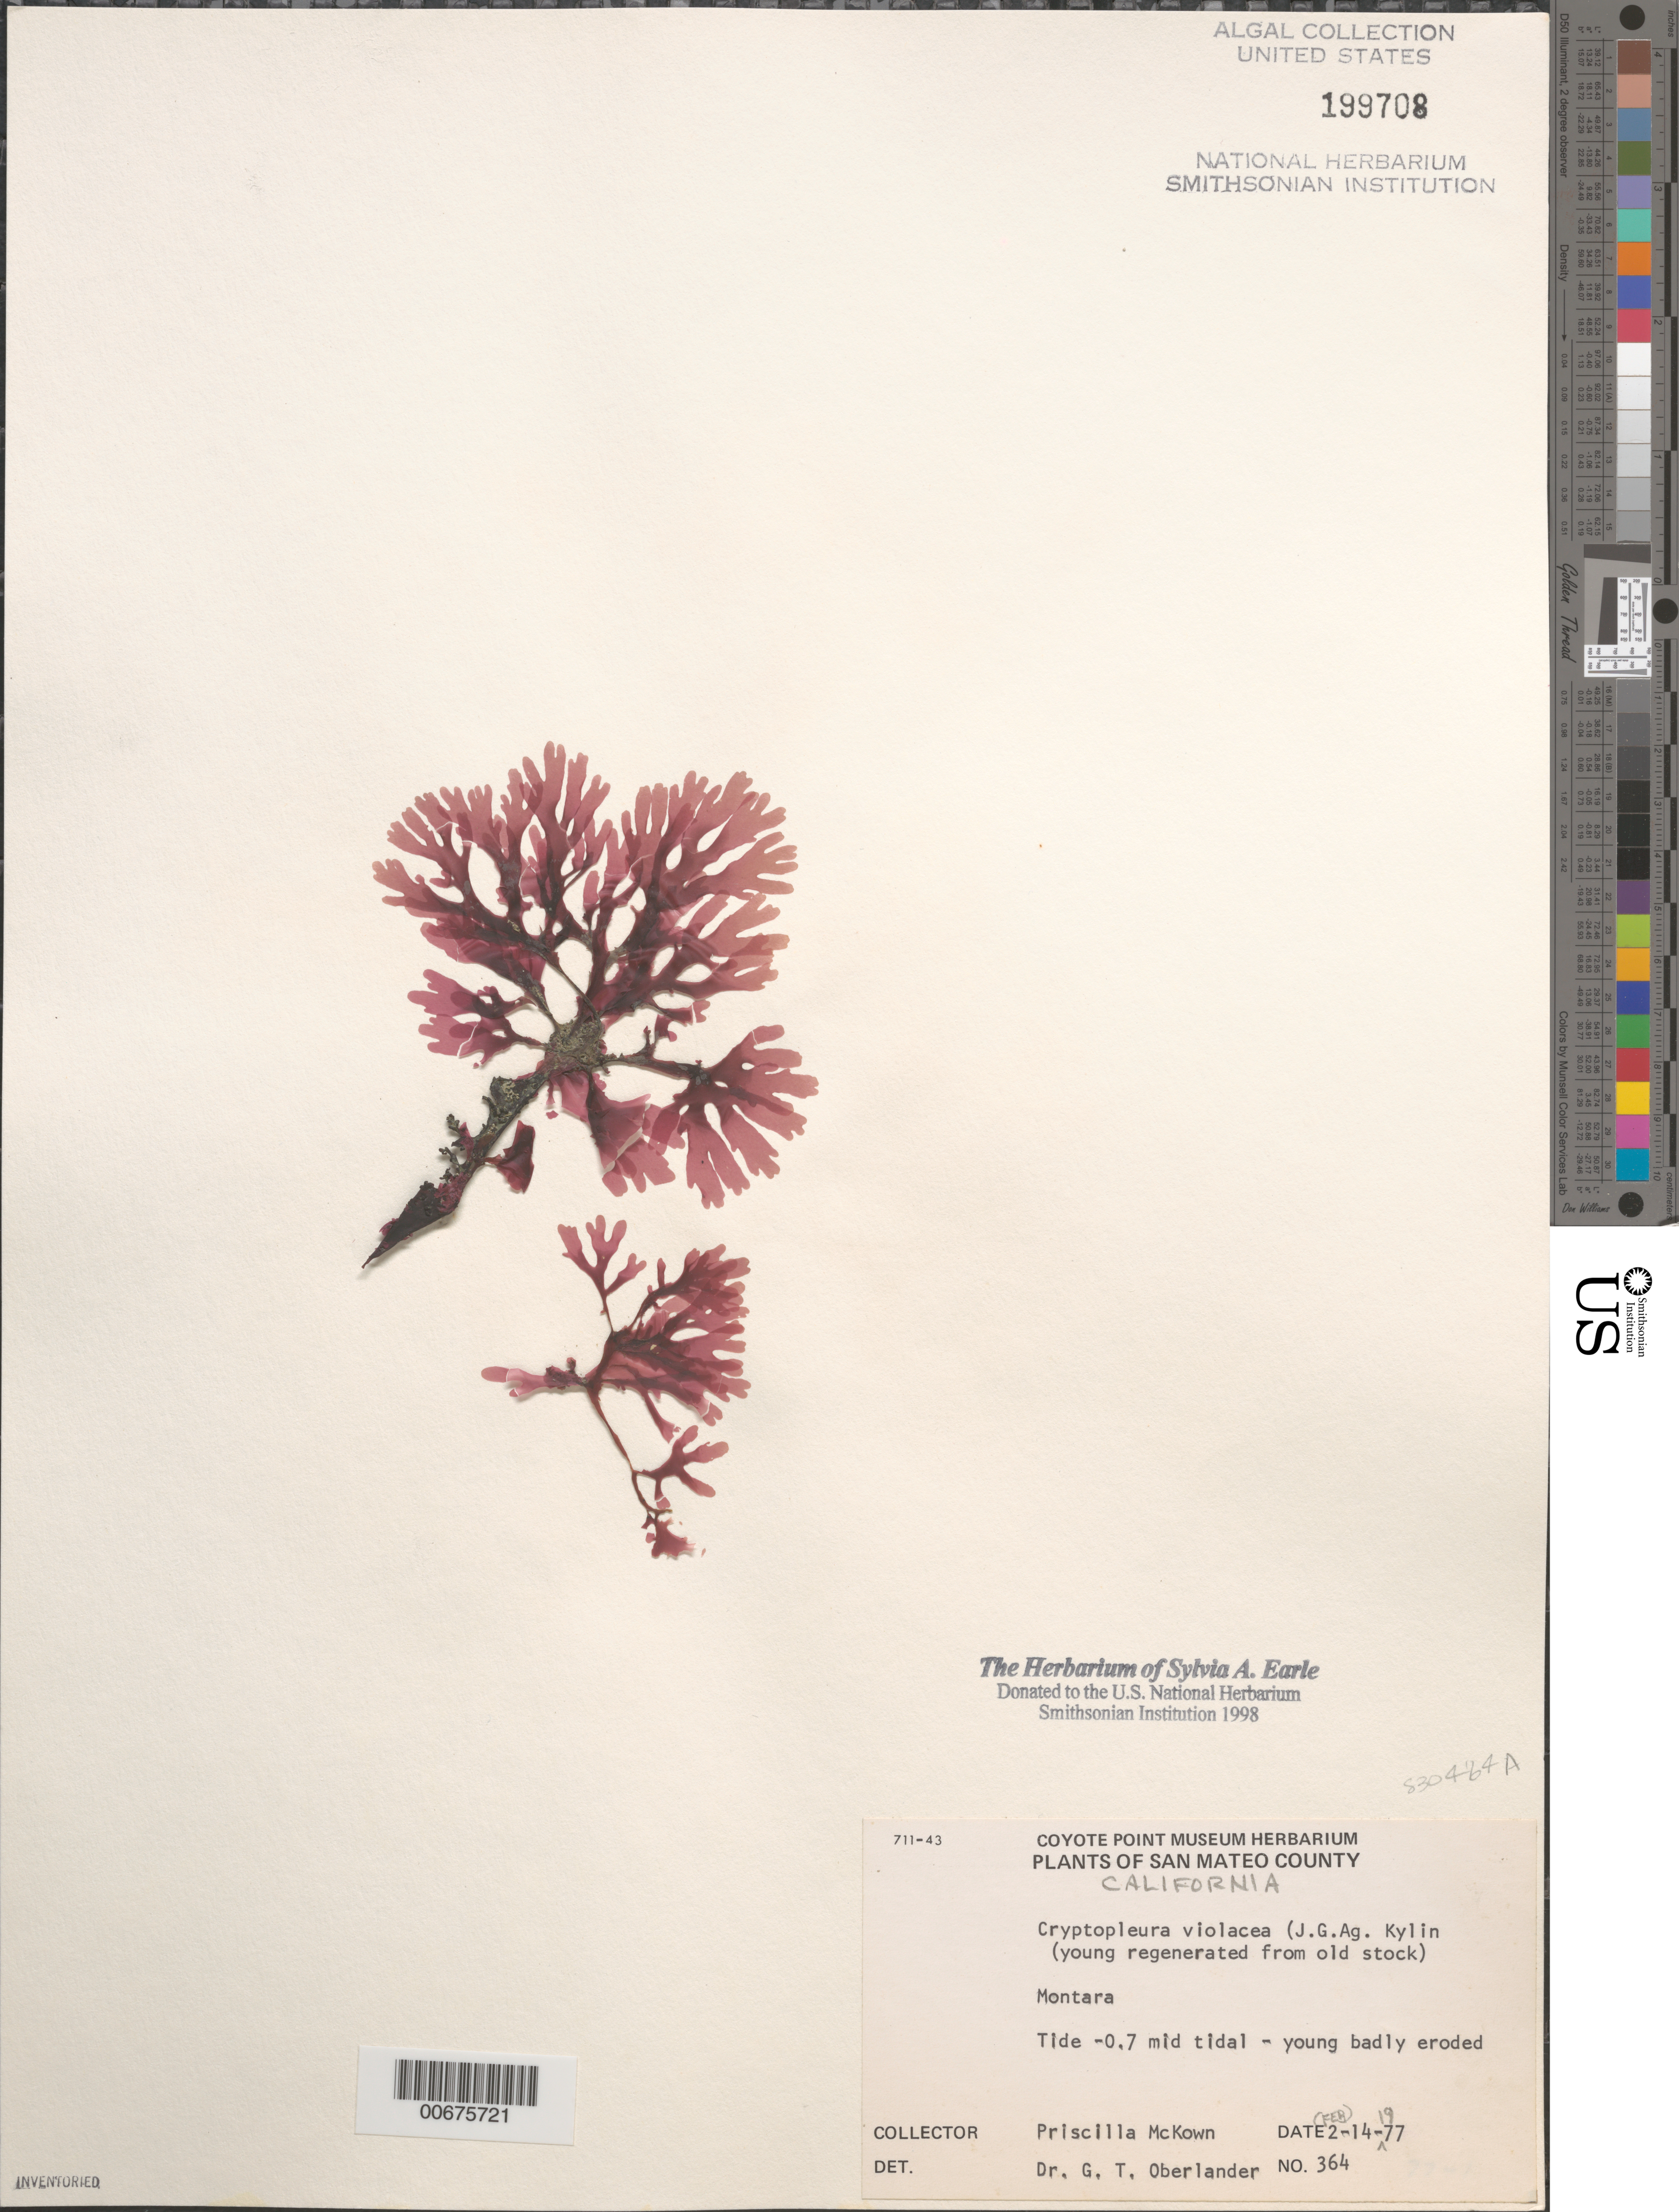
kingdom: Plantae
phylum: Rhodophyta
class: Florideophyceae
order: Ceramiales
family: Delesseriaceae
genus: Cryptopleura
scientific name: Cryptopleura violacea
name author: (J. Ag.) Kylin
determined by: Oberlander, G. T.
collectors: P. McKown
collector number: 364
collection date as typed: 14 Feb 1977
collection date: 1977-02-14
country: United States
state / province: California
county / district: San Mateo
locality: Montara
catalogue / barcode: US 199708